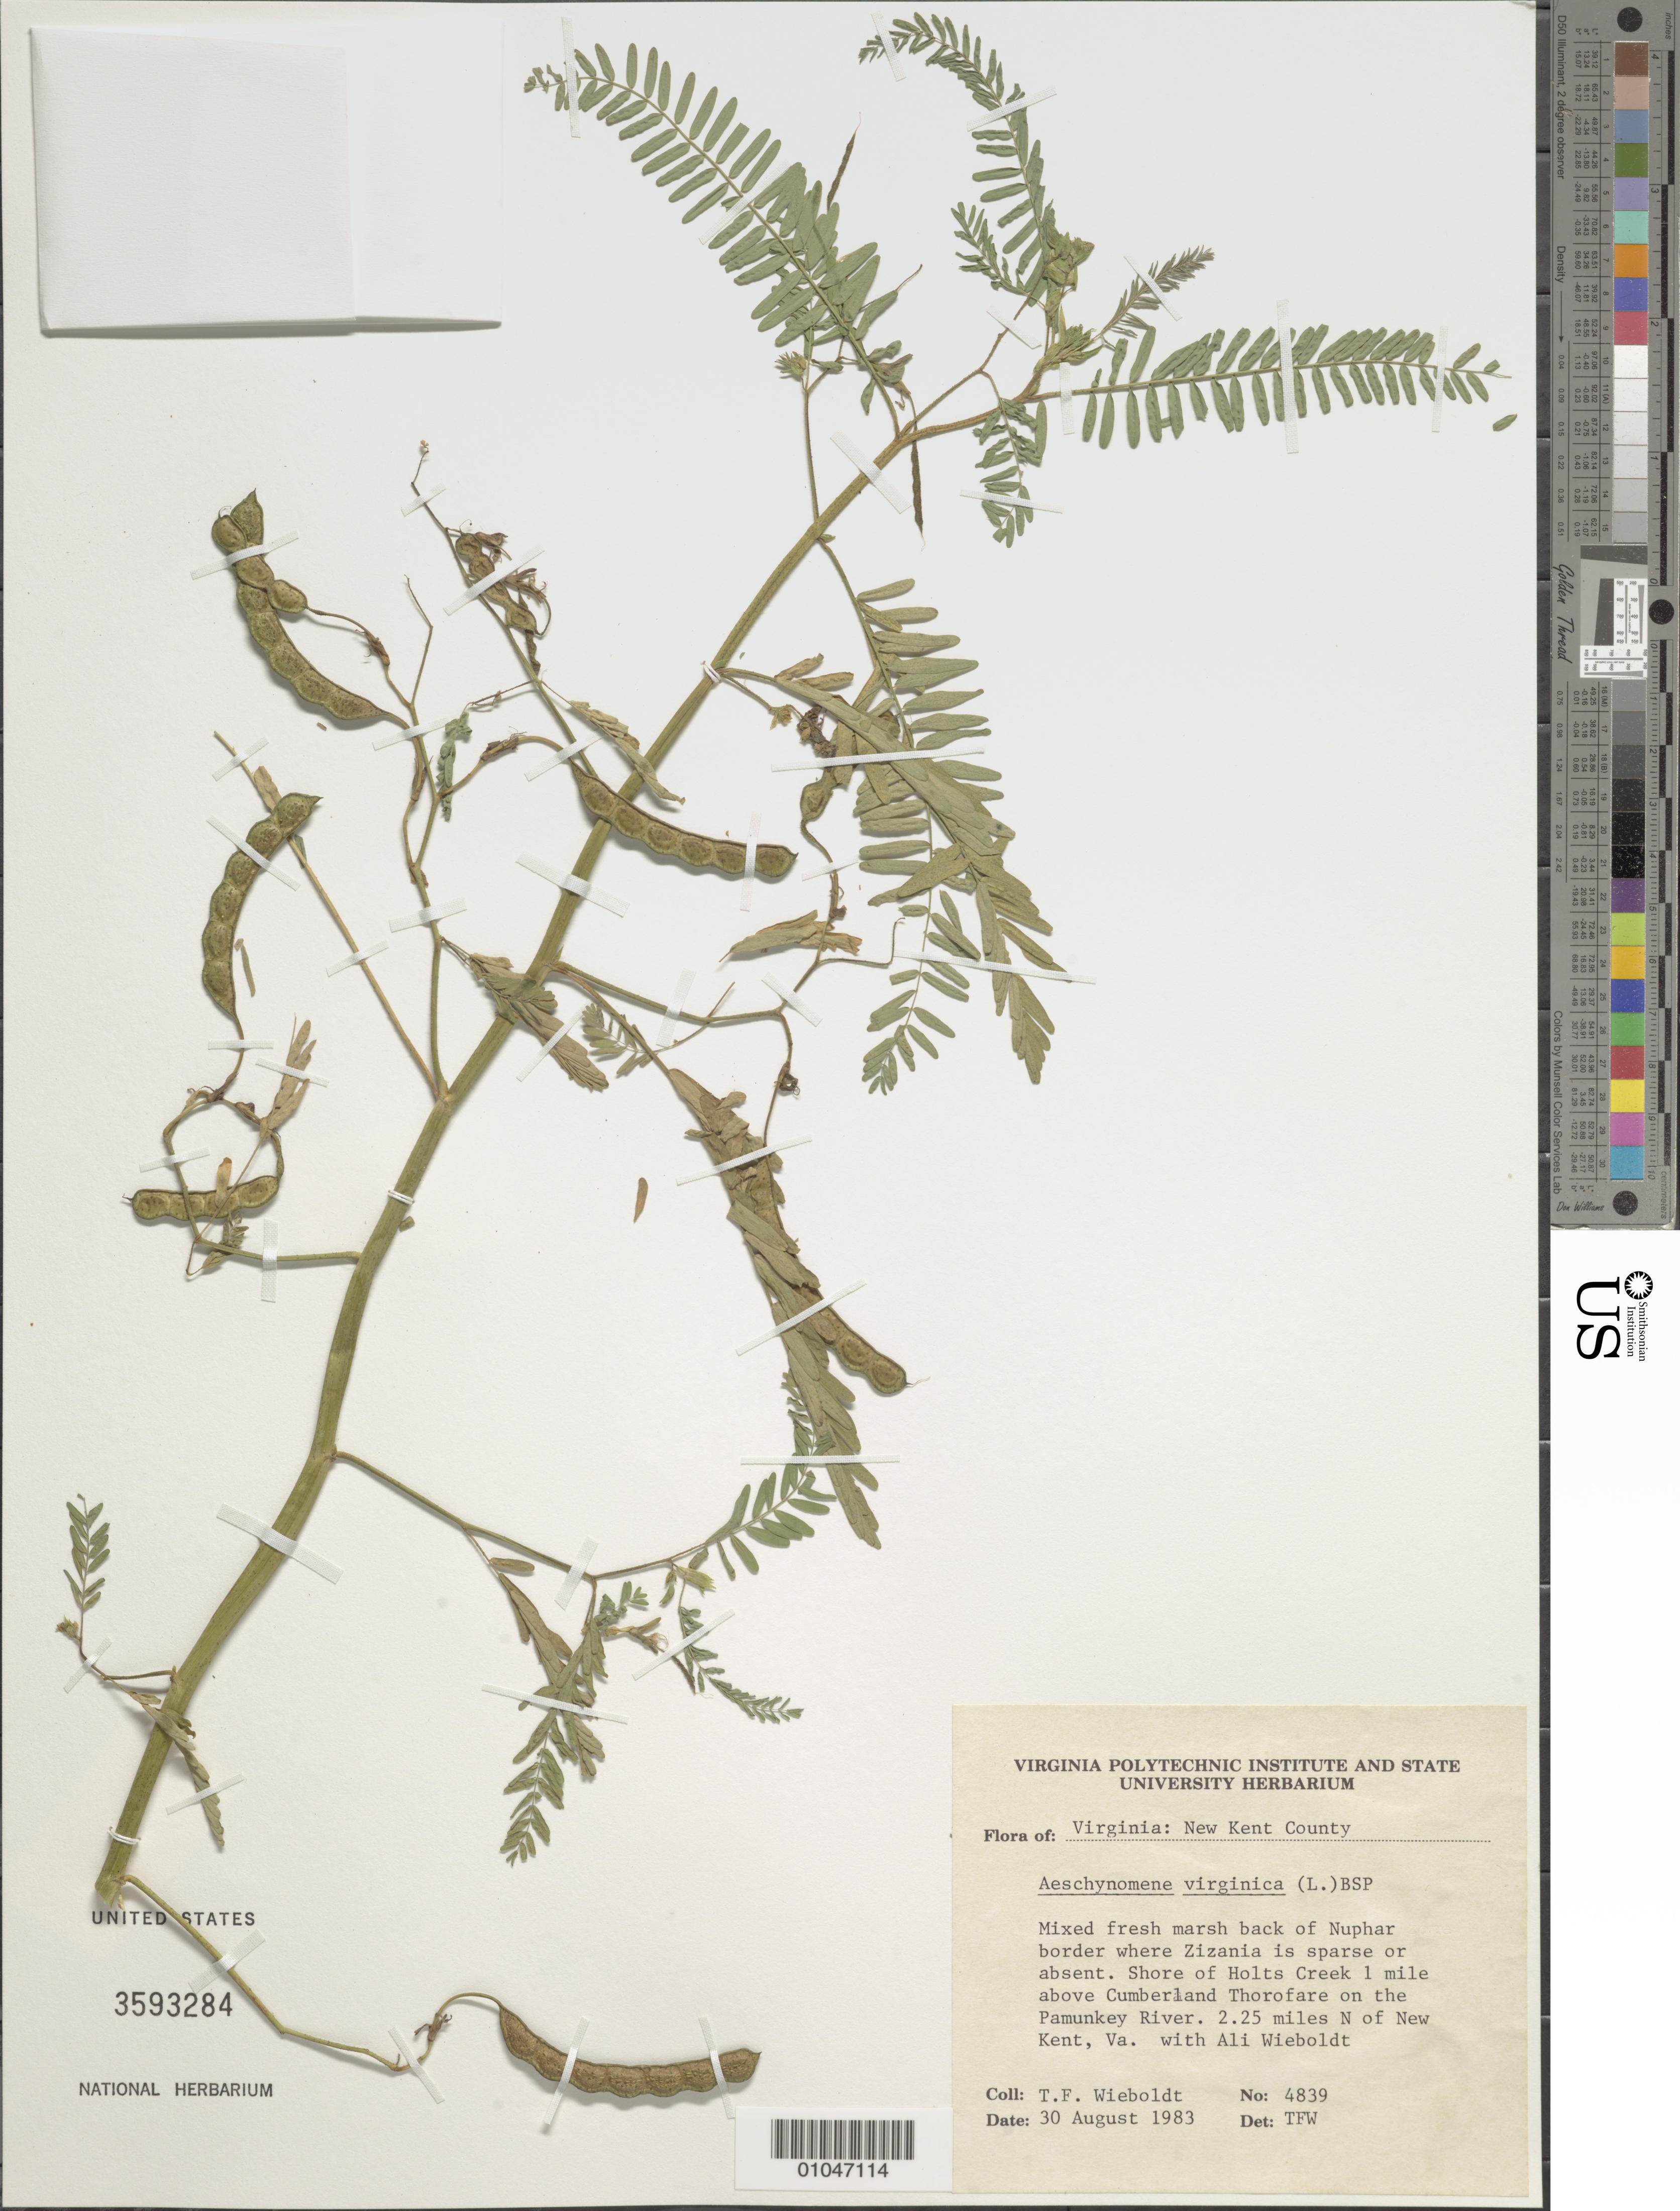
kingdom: Plantae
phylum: Tracheophyta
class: Magnoliopsida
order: Fabales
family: Fabaceae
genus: Aeschynomene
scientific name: Aeschynomene virginica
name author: (L.) Britton, Stearns & Poggenb.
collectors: T. Wieboldt & A. Wieboldt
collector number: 4839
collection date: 1983-08-30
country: United States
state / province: Virginia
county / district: New Kent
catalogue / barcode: US 3593284